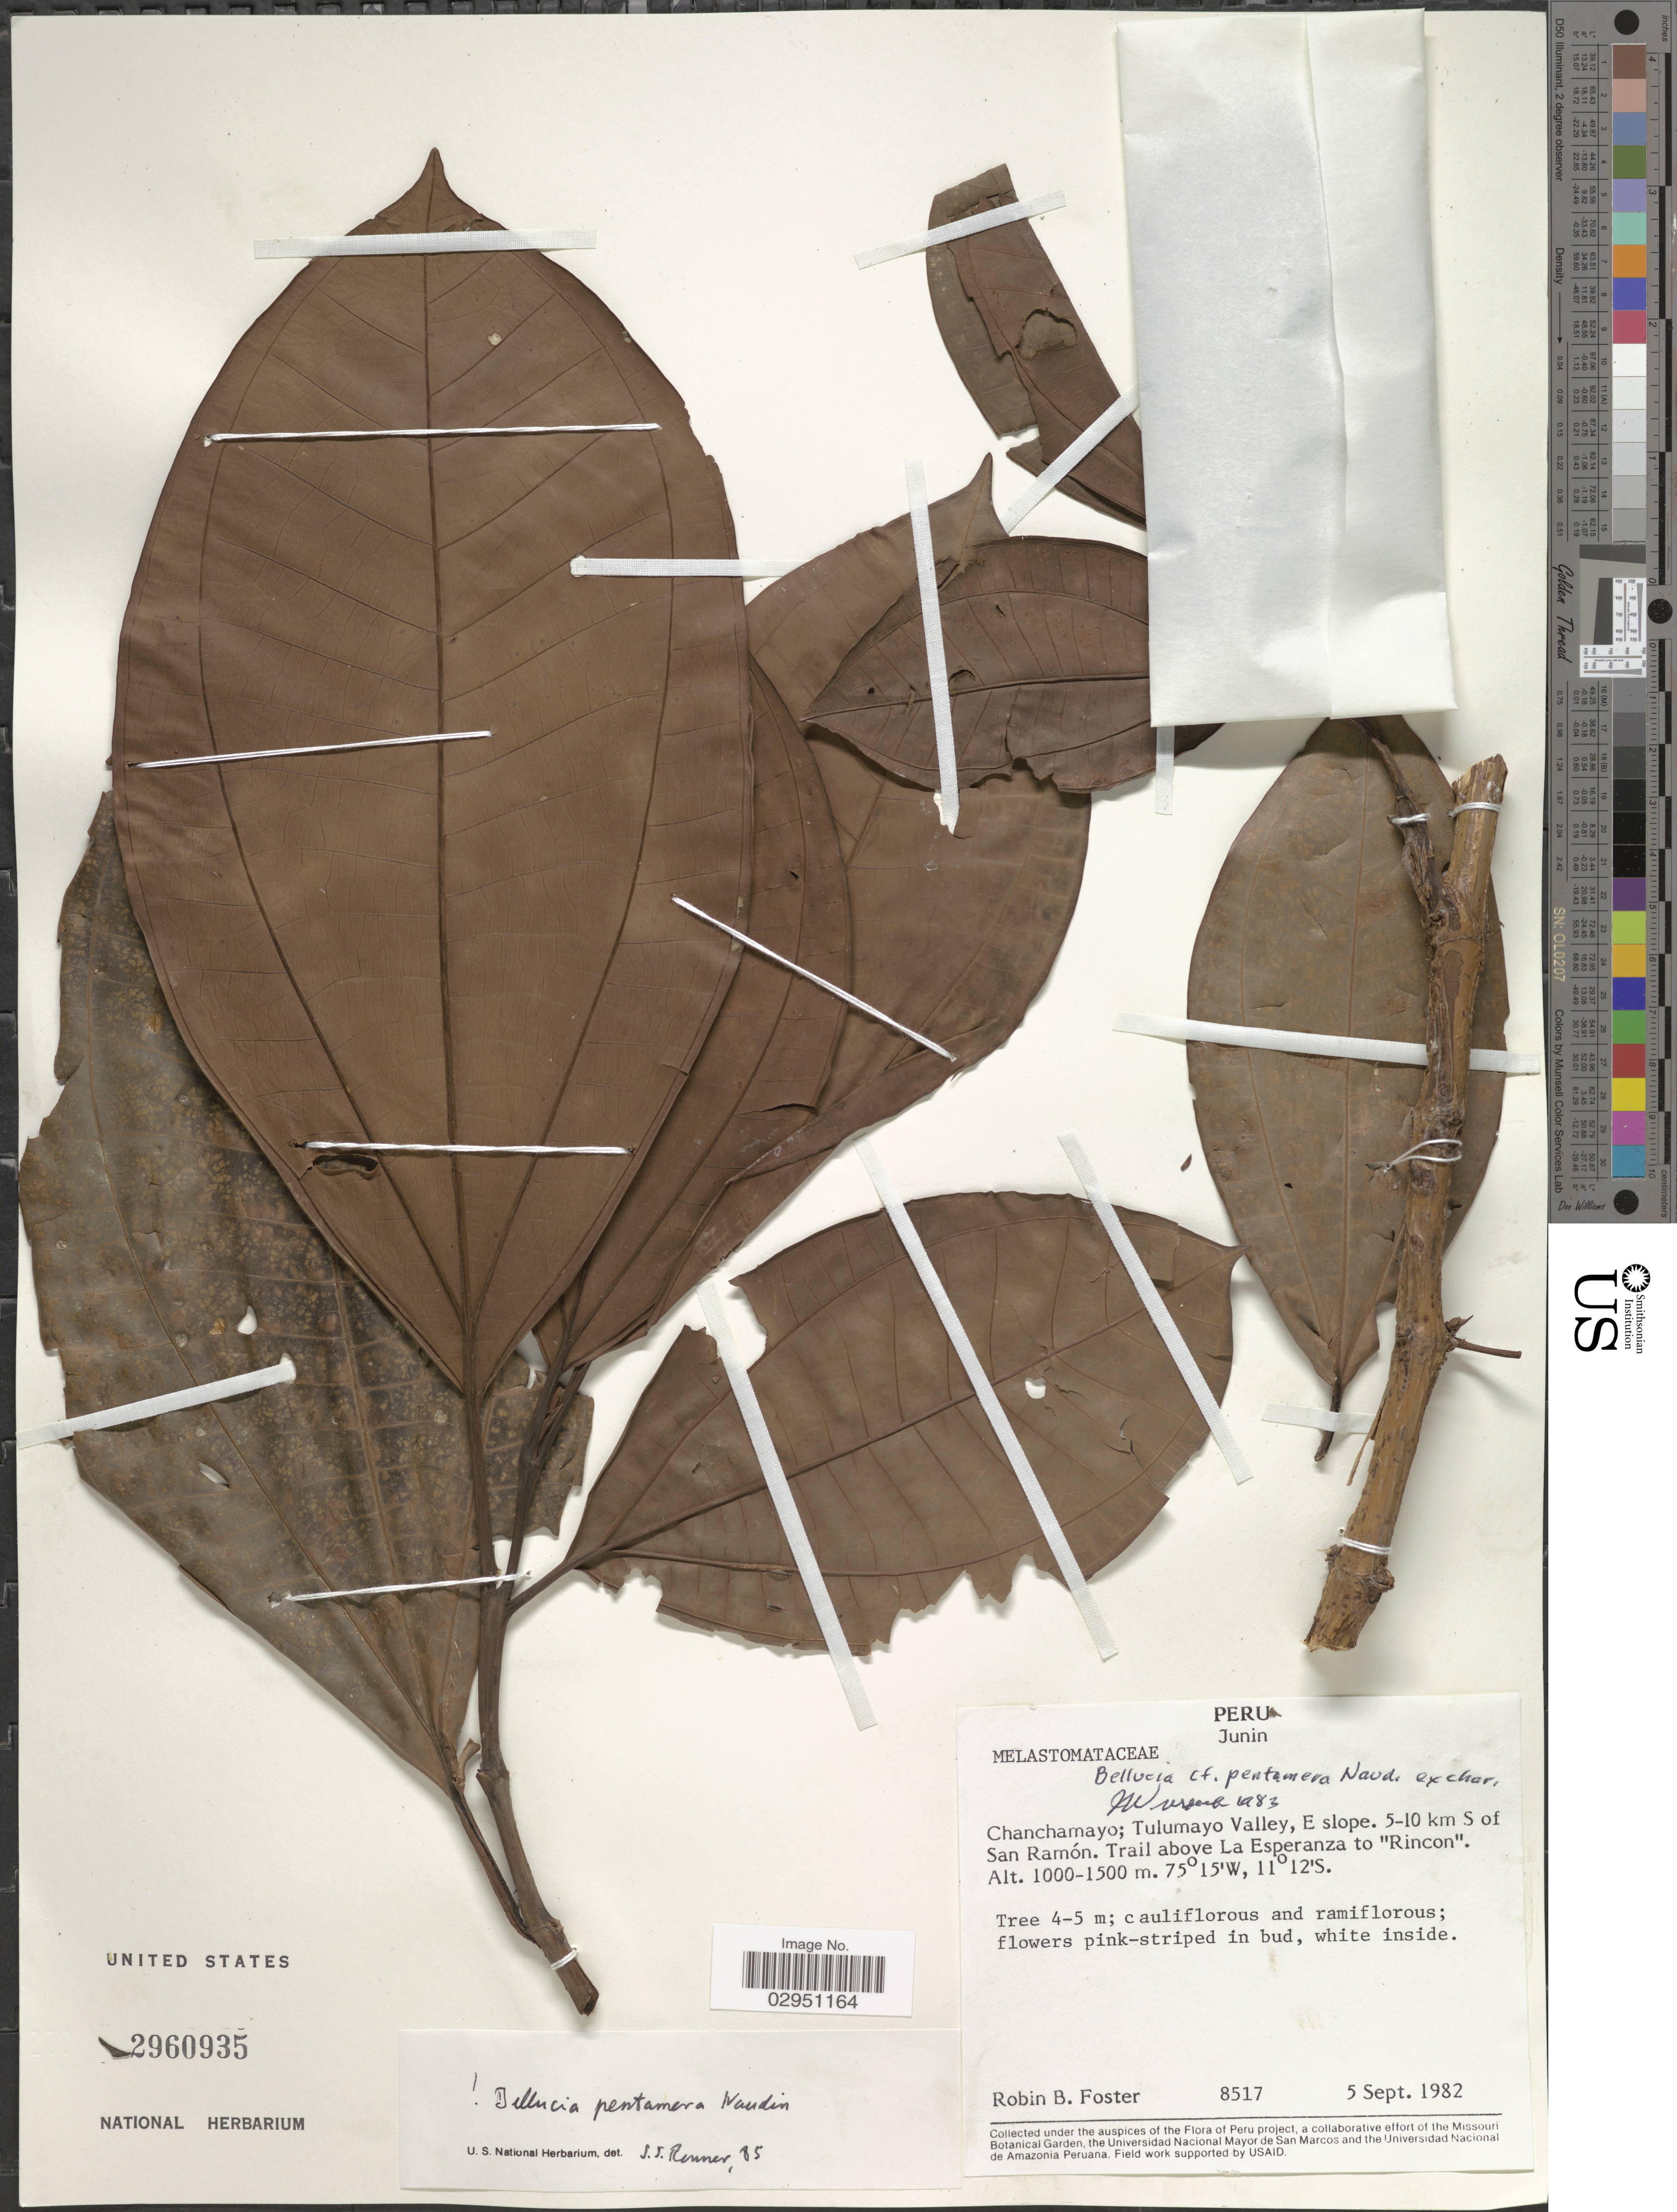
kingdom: Plantae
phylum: Tracheophyta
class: Magnoliopsida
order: Myrtales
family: Melastomataceae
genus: Bellucia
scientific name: Bellucia pentamera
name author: Naudin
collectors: R. B. Foster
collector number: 8517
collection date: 1982-09-05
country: Peru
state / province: Junín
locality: Chanchamayo; Tulumayo Valley, E slope. 5-10 km S of San Ramón. Trail above La Esperanza to "Rincon".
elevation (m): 1000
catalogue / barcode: US 2960935